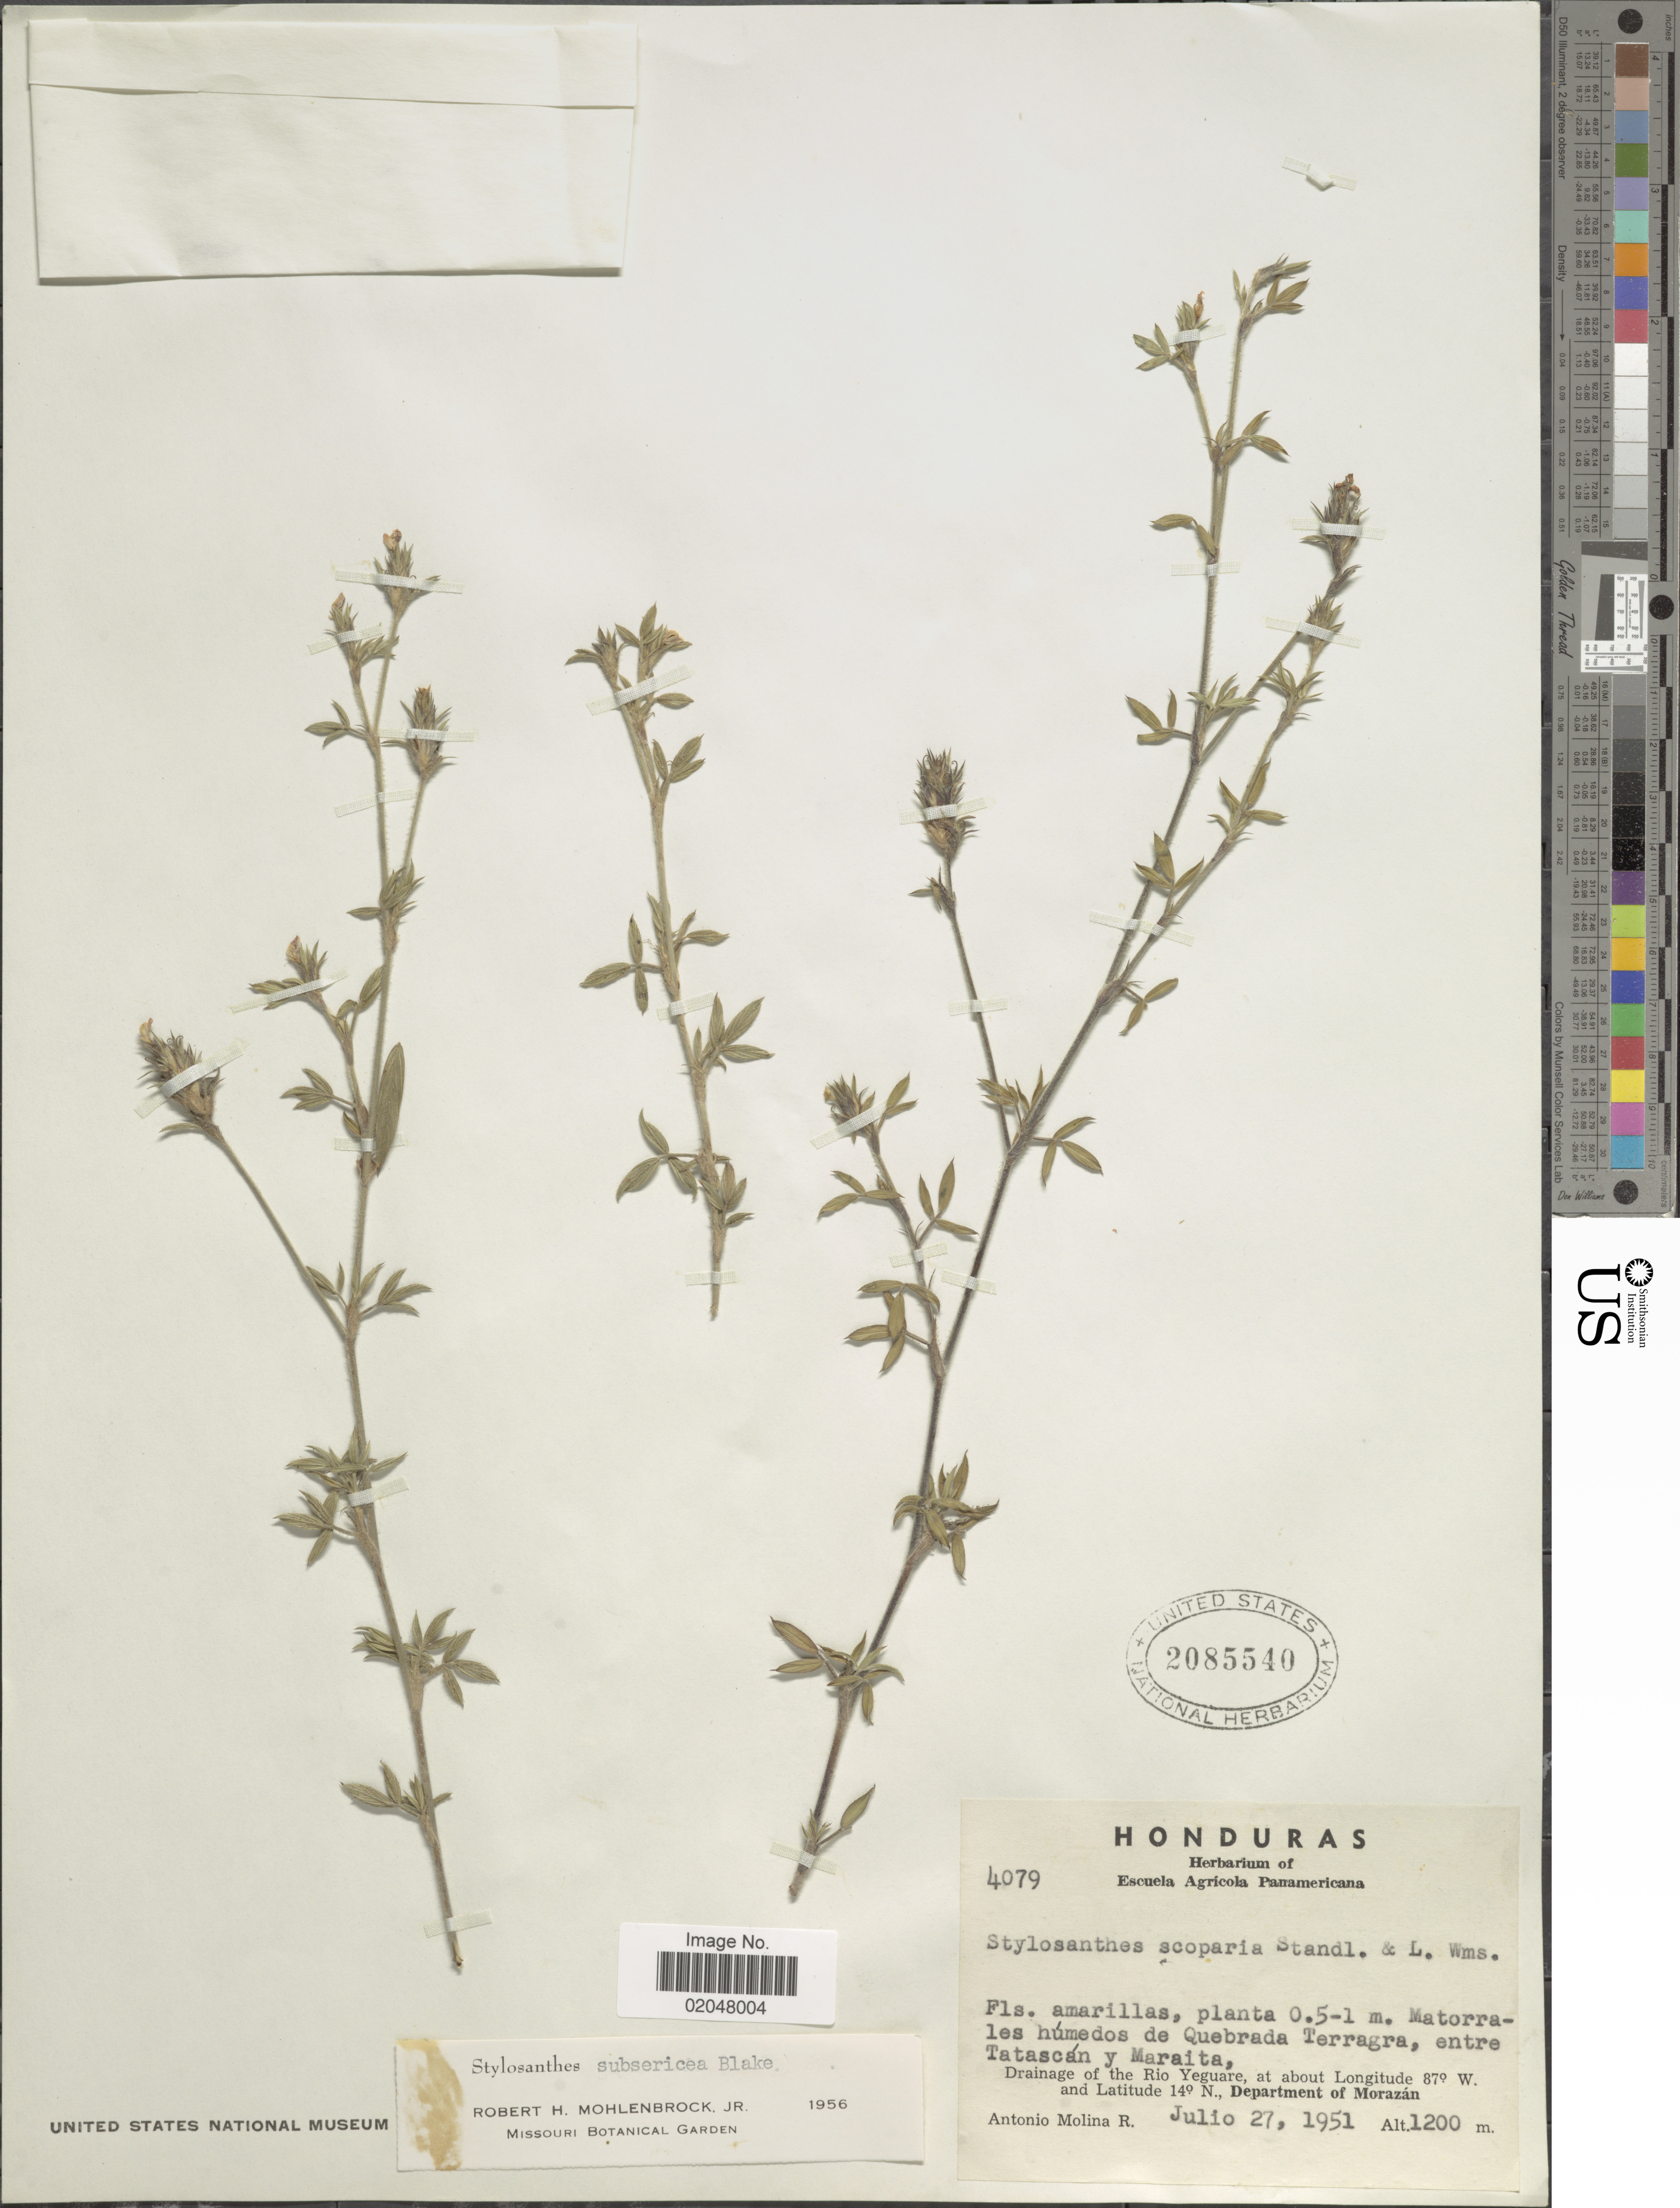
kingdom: Plantae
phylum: Tracheophyta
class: Magnoliopsida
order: Fabales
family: Fabaceae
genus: Stylosanthes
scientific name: Stylosanthes subsericea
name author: S.F. Blake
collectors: A. Molina R.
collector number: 4079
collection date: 1951-07-27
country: Honduras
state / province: Fco. Morazán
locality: Matorrales humedos de Quebrada Terragra, entre Tatascan y Maraita. Drainage of the Rio Yeguare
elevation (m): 1200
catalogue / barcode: US 2085540